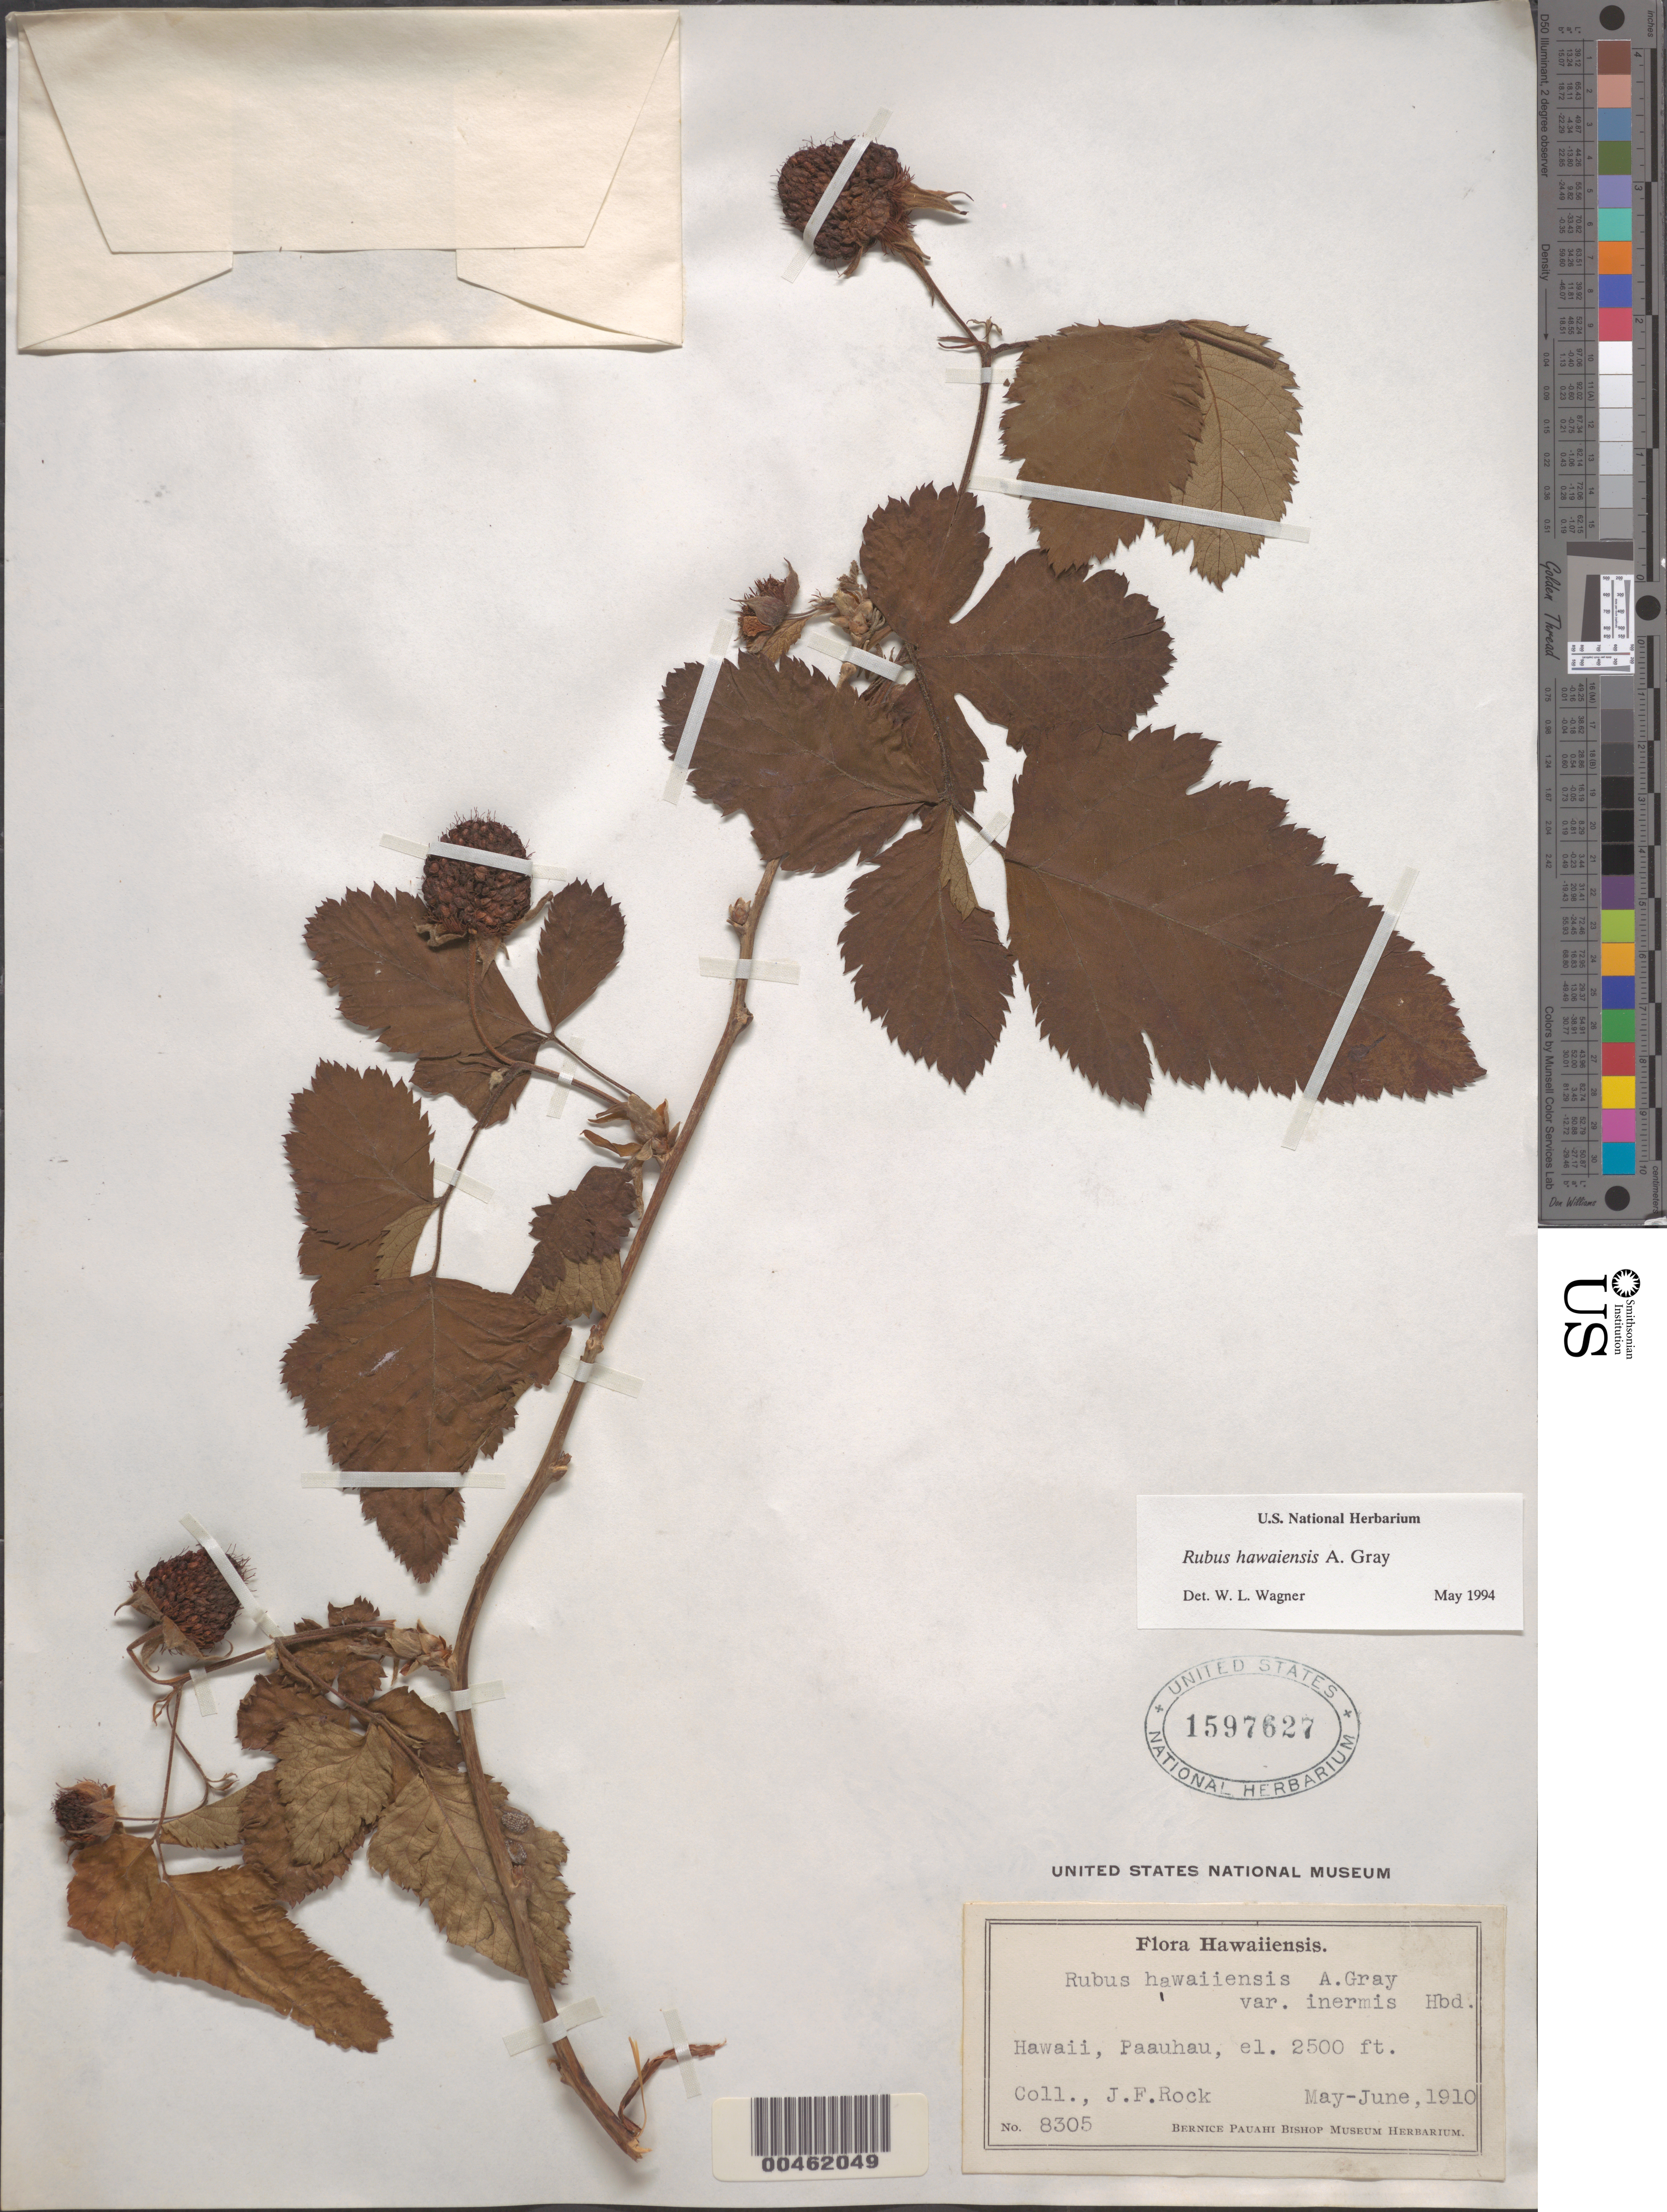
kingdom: Plantae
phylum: Tracheophyta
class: Magnoliopsida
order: Rosales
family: Rosaceae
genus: Rubus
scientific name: Rubus hawaiensis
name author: A. Gray in Wilkes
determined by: Wagner, W. L., (BOT), Smithsonian Institution - National Museum of Natural History (UNITED STATES)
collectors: J. F. Rock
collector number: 8305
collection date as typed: May 1910 to Jun 1910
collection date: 1910-05/1910-06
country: United States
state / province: Hawaii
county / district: Hawaii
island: Hawaii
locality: Paauhau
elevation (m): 762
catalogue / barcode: US 1597627